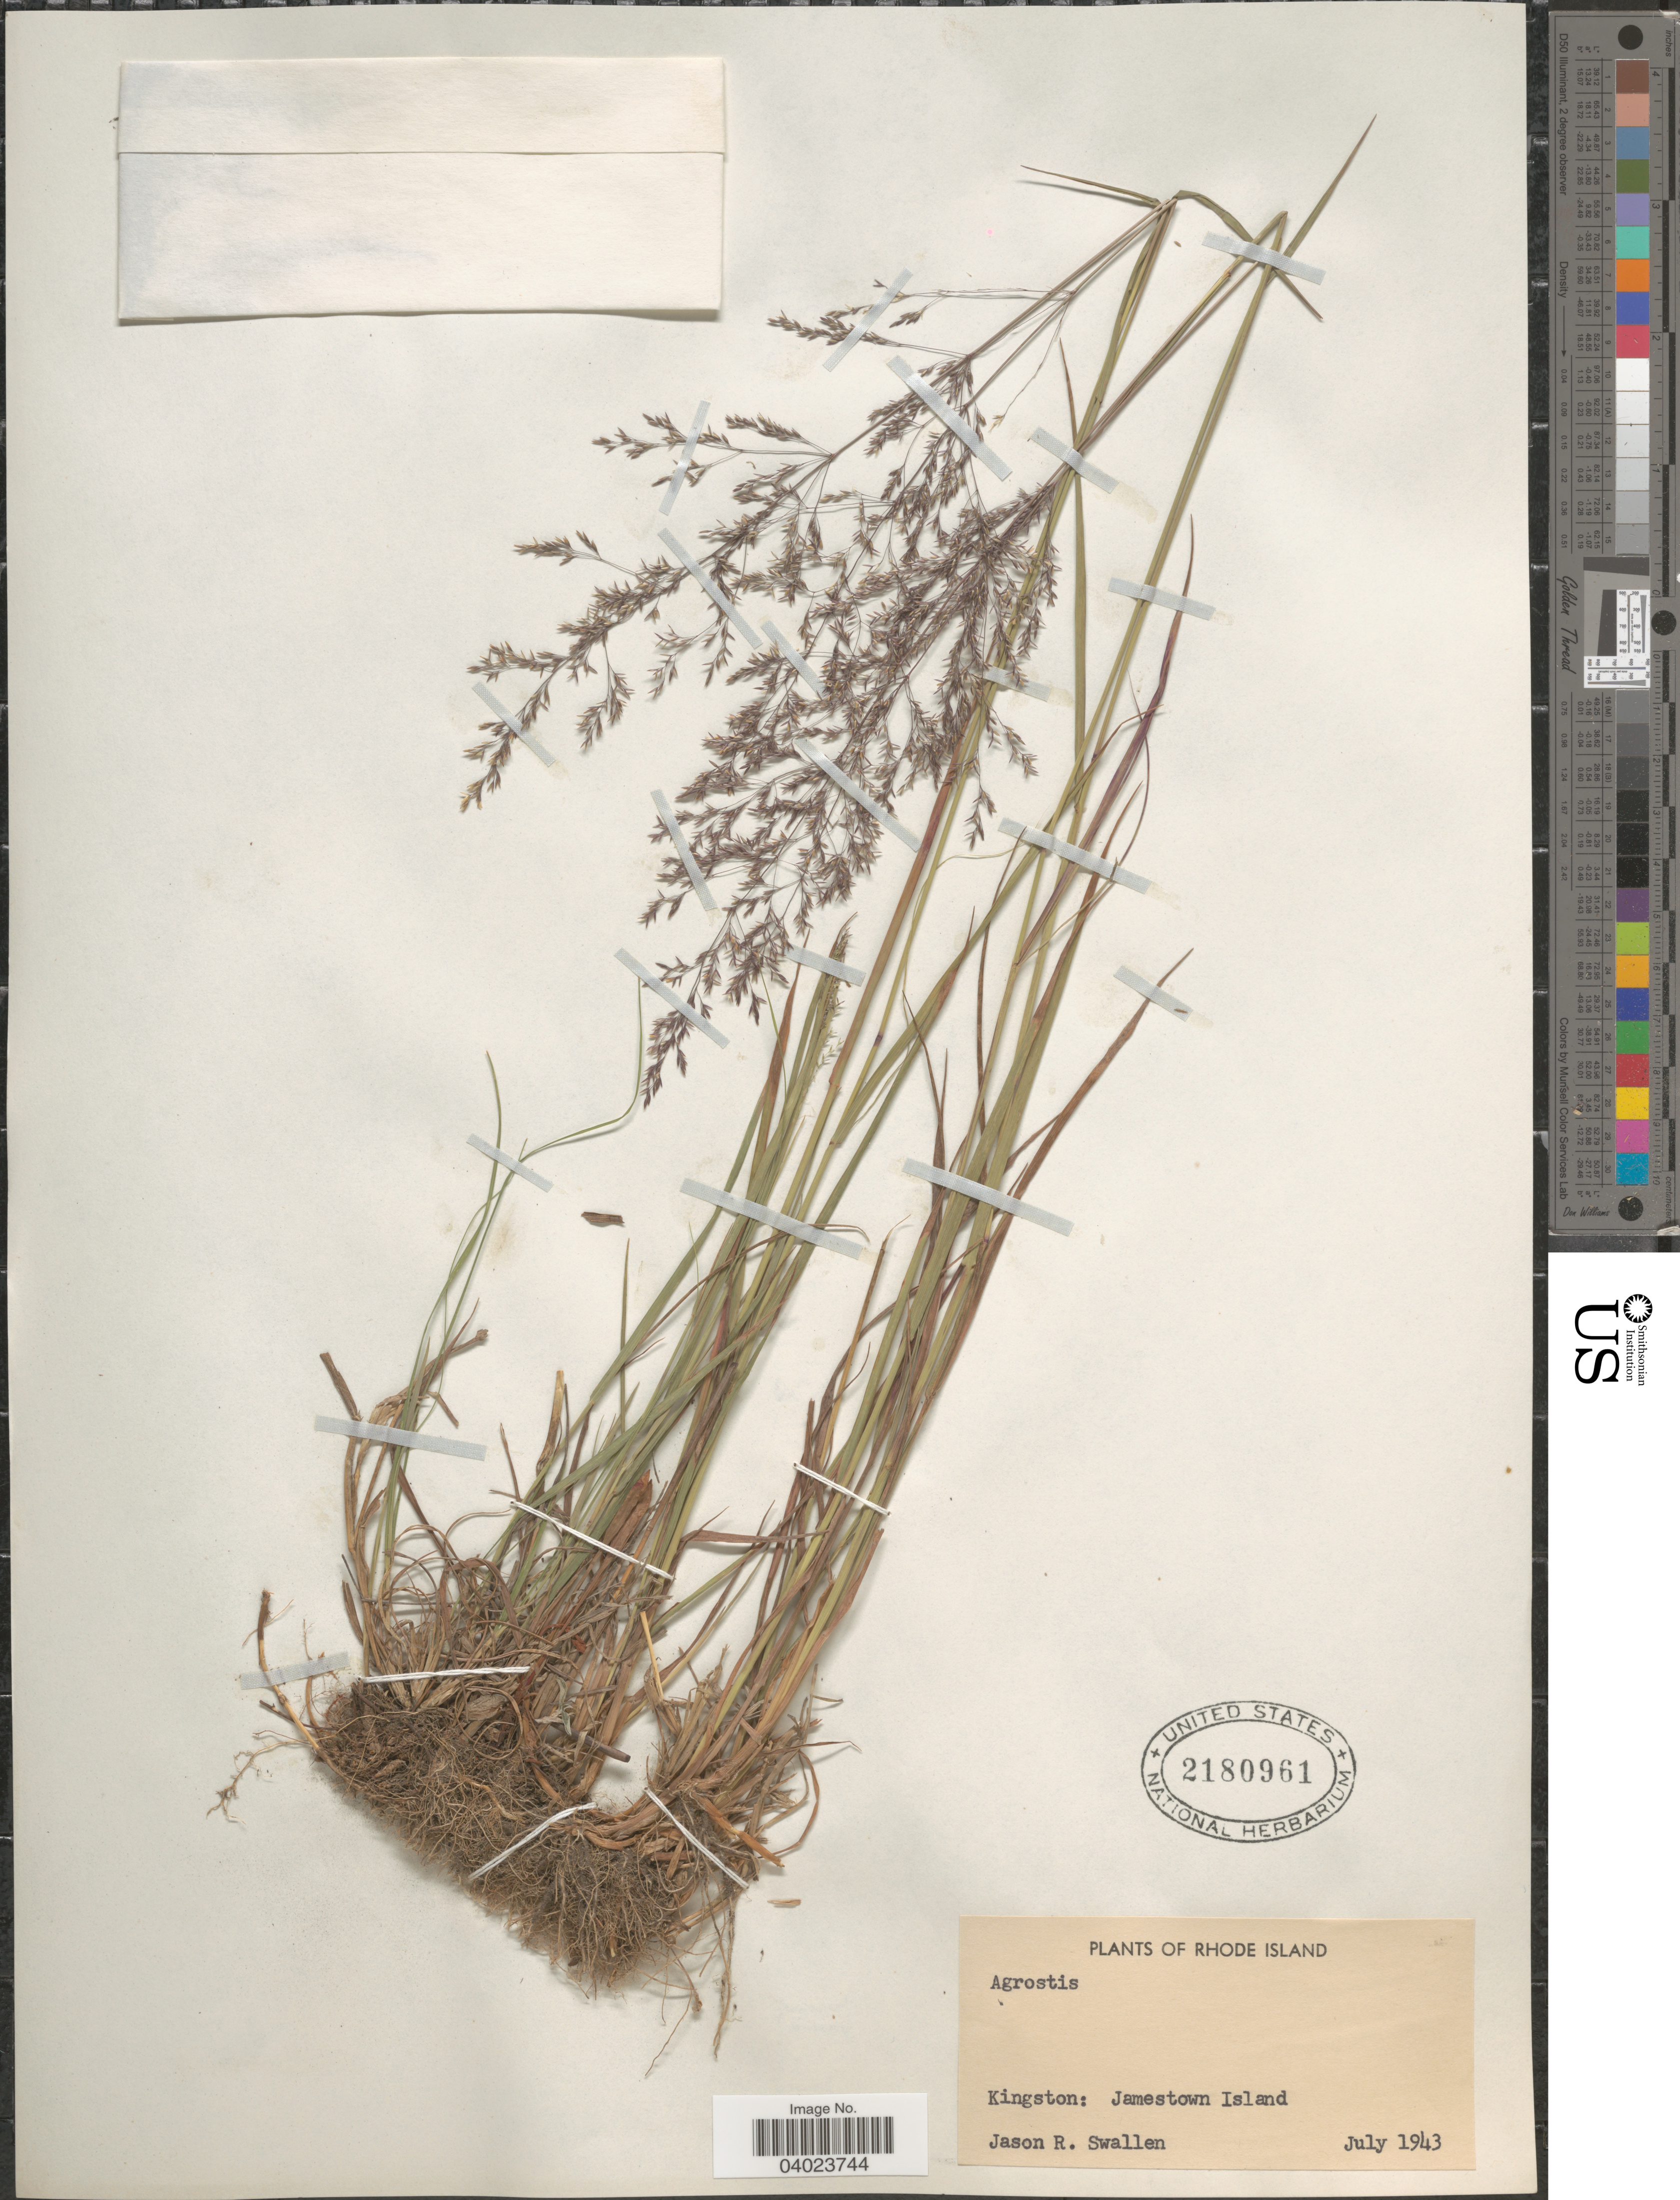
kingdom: Plantae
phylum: Tracheophyta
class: Liliopsida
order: Poales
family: Poaceae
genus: Agrostis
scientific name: Agrostis sp.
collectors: J. R. Swallen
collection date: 1943-07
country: United States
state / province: Rhode Island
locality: Kingston: Jamestown Island.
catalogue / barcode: US 2180961